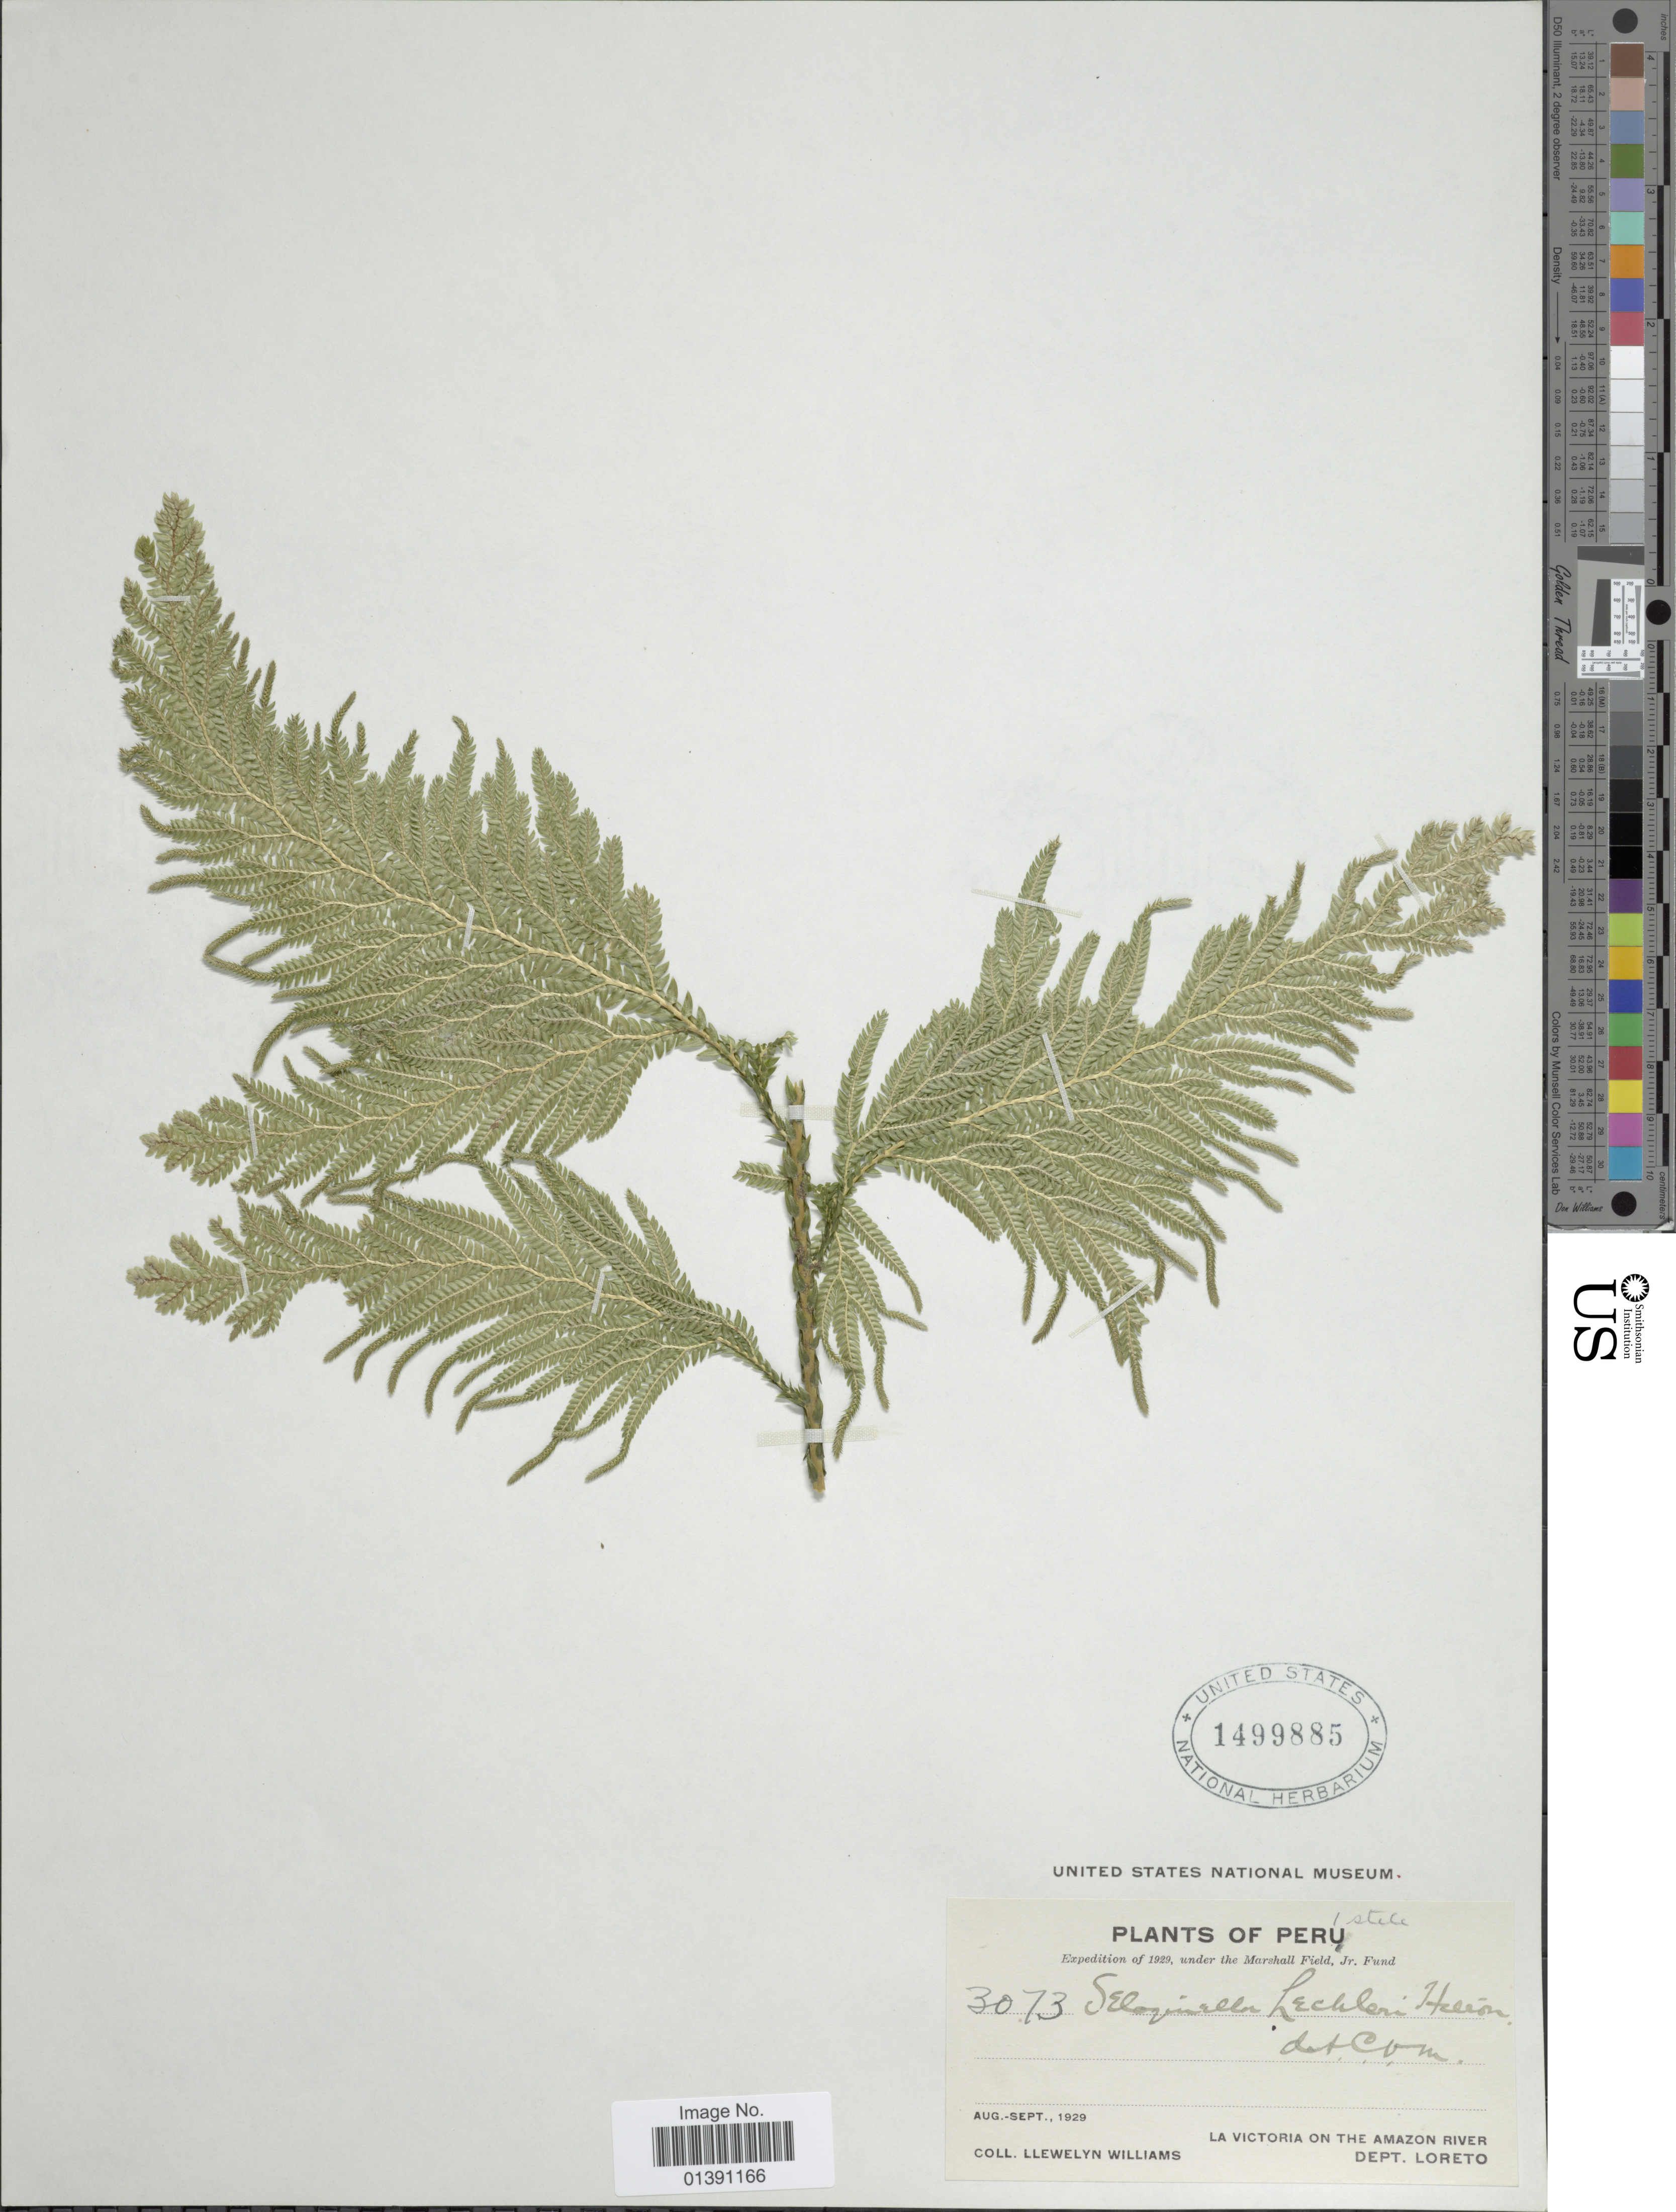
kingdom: Plantae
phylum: Tracheophyta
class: Lycopodiopsida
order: Selaginellales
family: Selaginellaceae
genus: Selaginella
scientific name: Selaginella lechleri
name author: Hieron.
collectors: Ll. Williams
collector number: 3073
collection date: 1929-08/1929-09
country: Peru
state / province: Loreto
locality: La Victoria on the Amazon River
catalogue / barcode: US 1499885